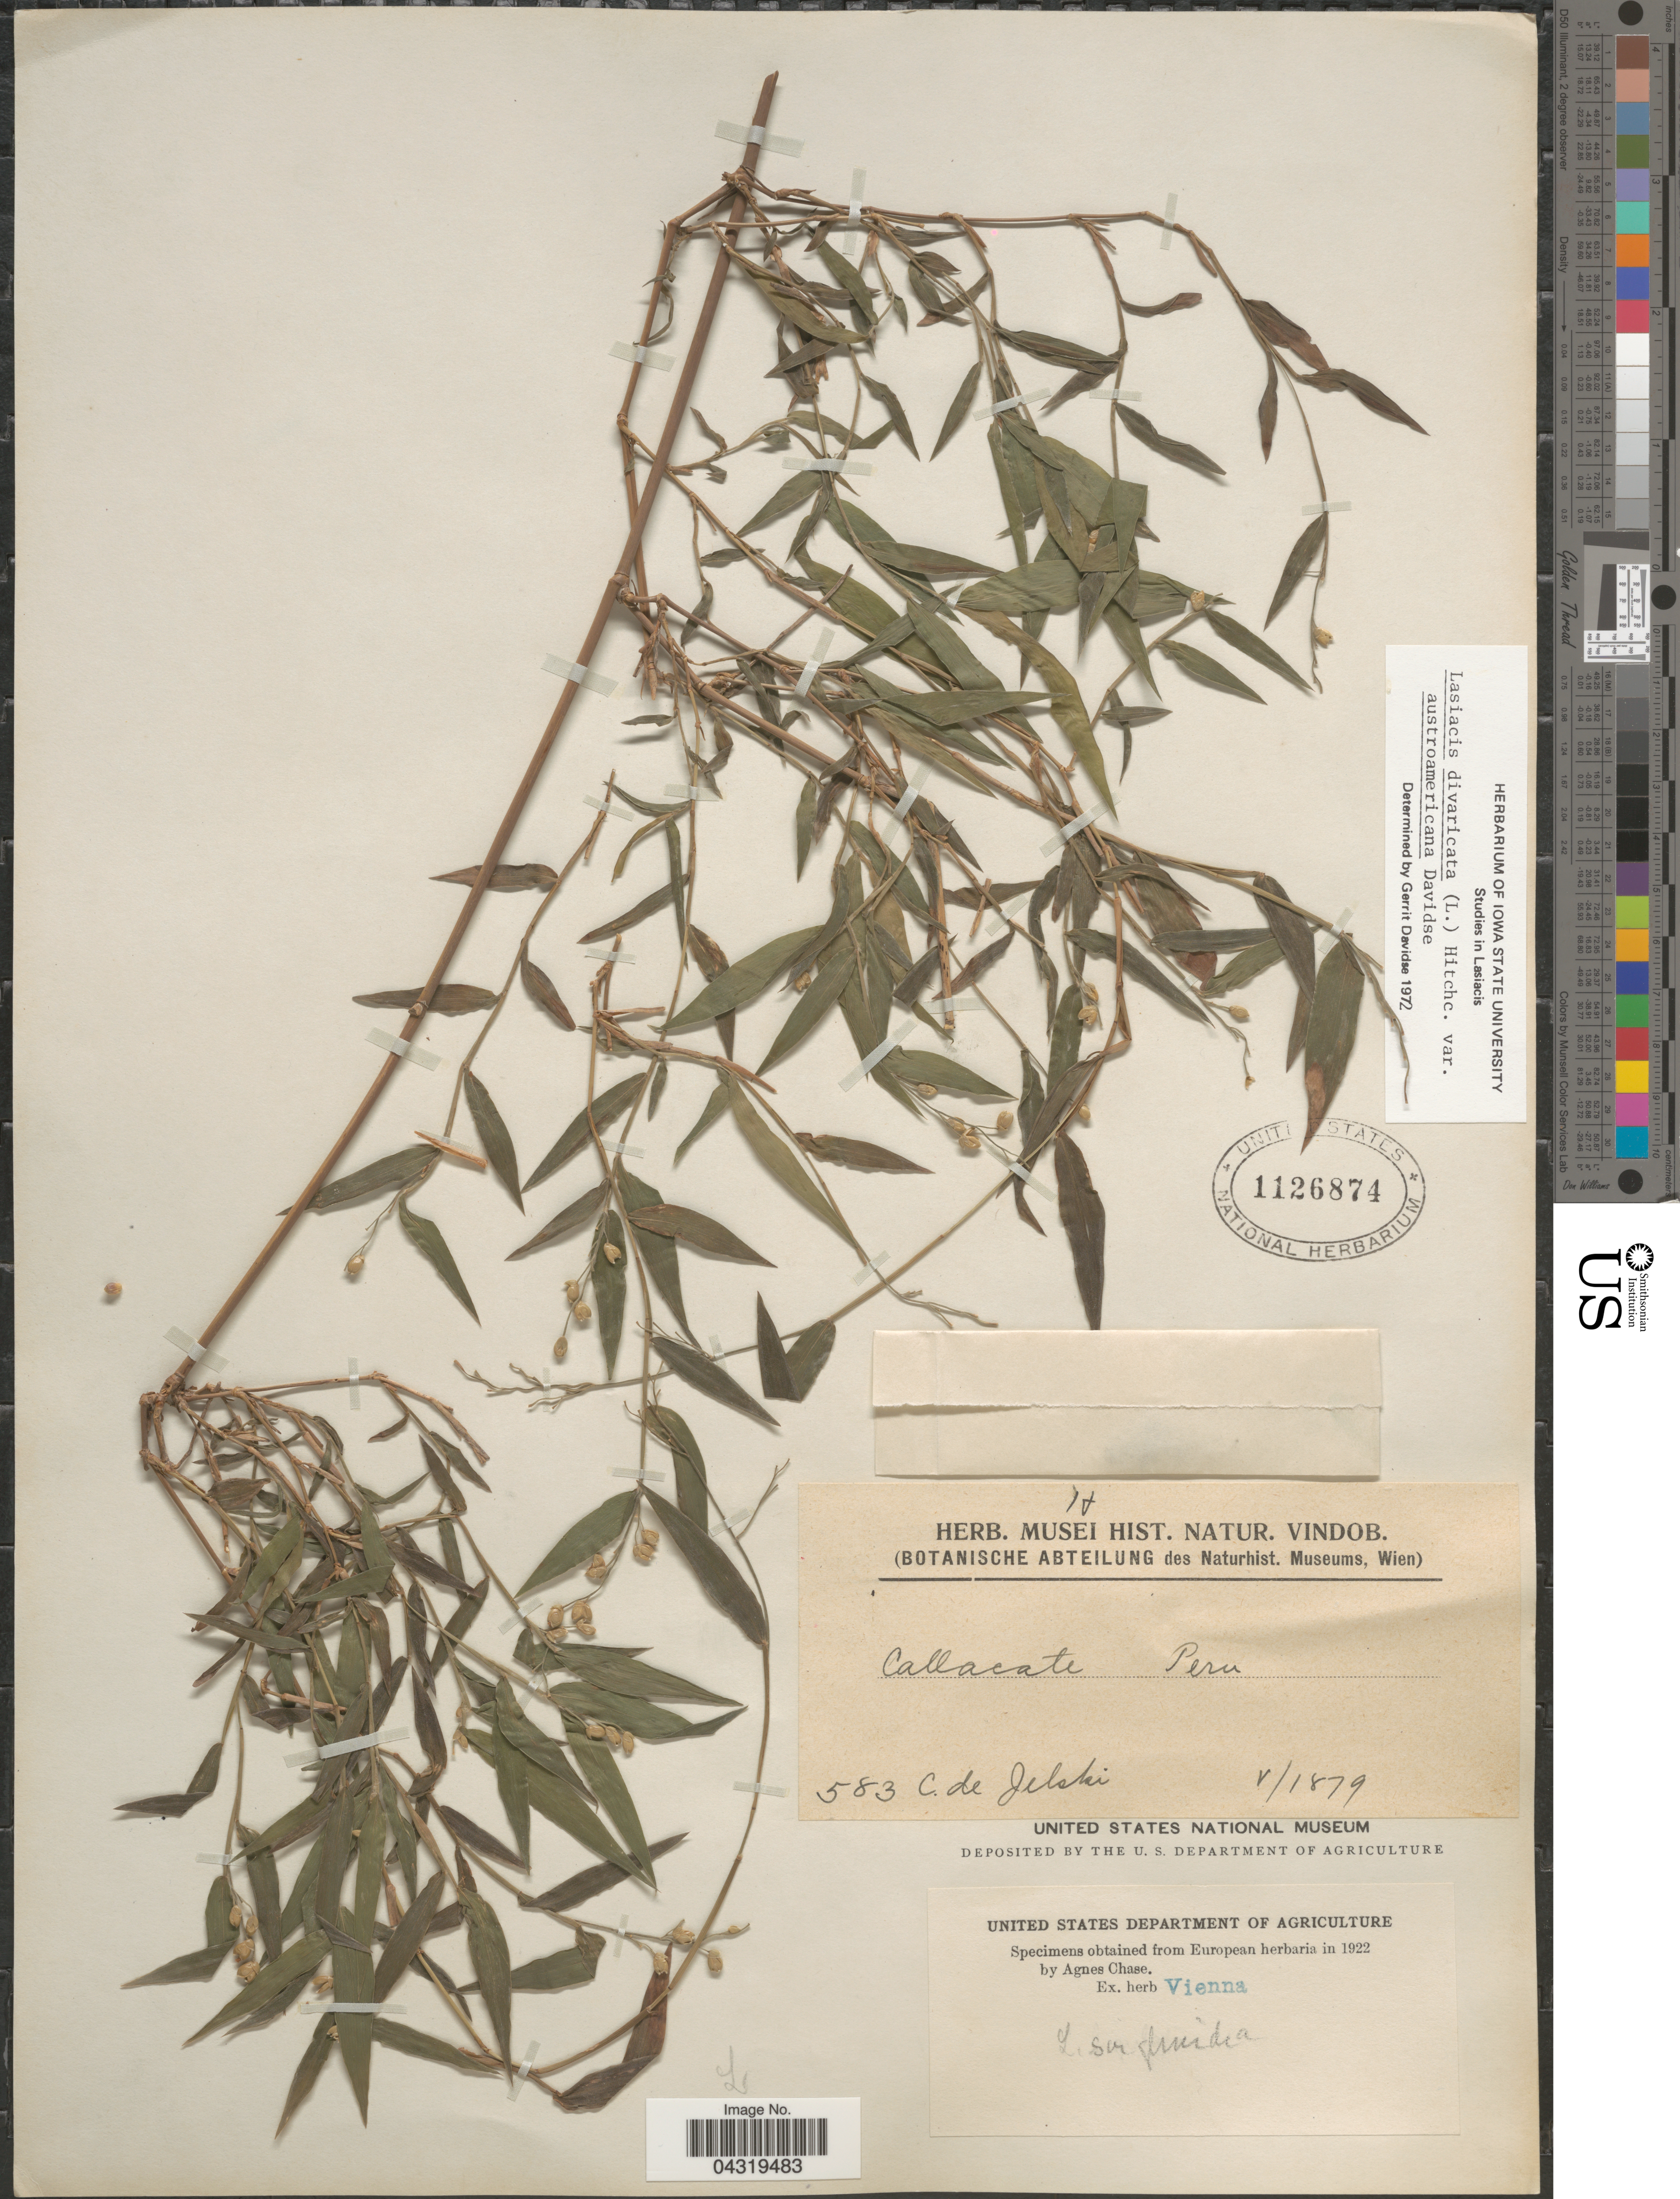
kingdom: Plantae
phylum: Tracheophyta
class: Liliopsida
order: Poales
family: Poaceae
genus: Lasiacis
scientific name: Lasiacis divaricata var. austroamericana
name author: Davidse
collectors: C. de Jelski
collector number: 583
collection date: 1879-05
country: Peru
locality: Callacate.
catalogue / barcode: US 1126874